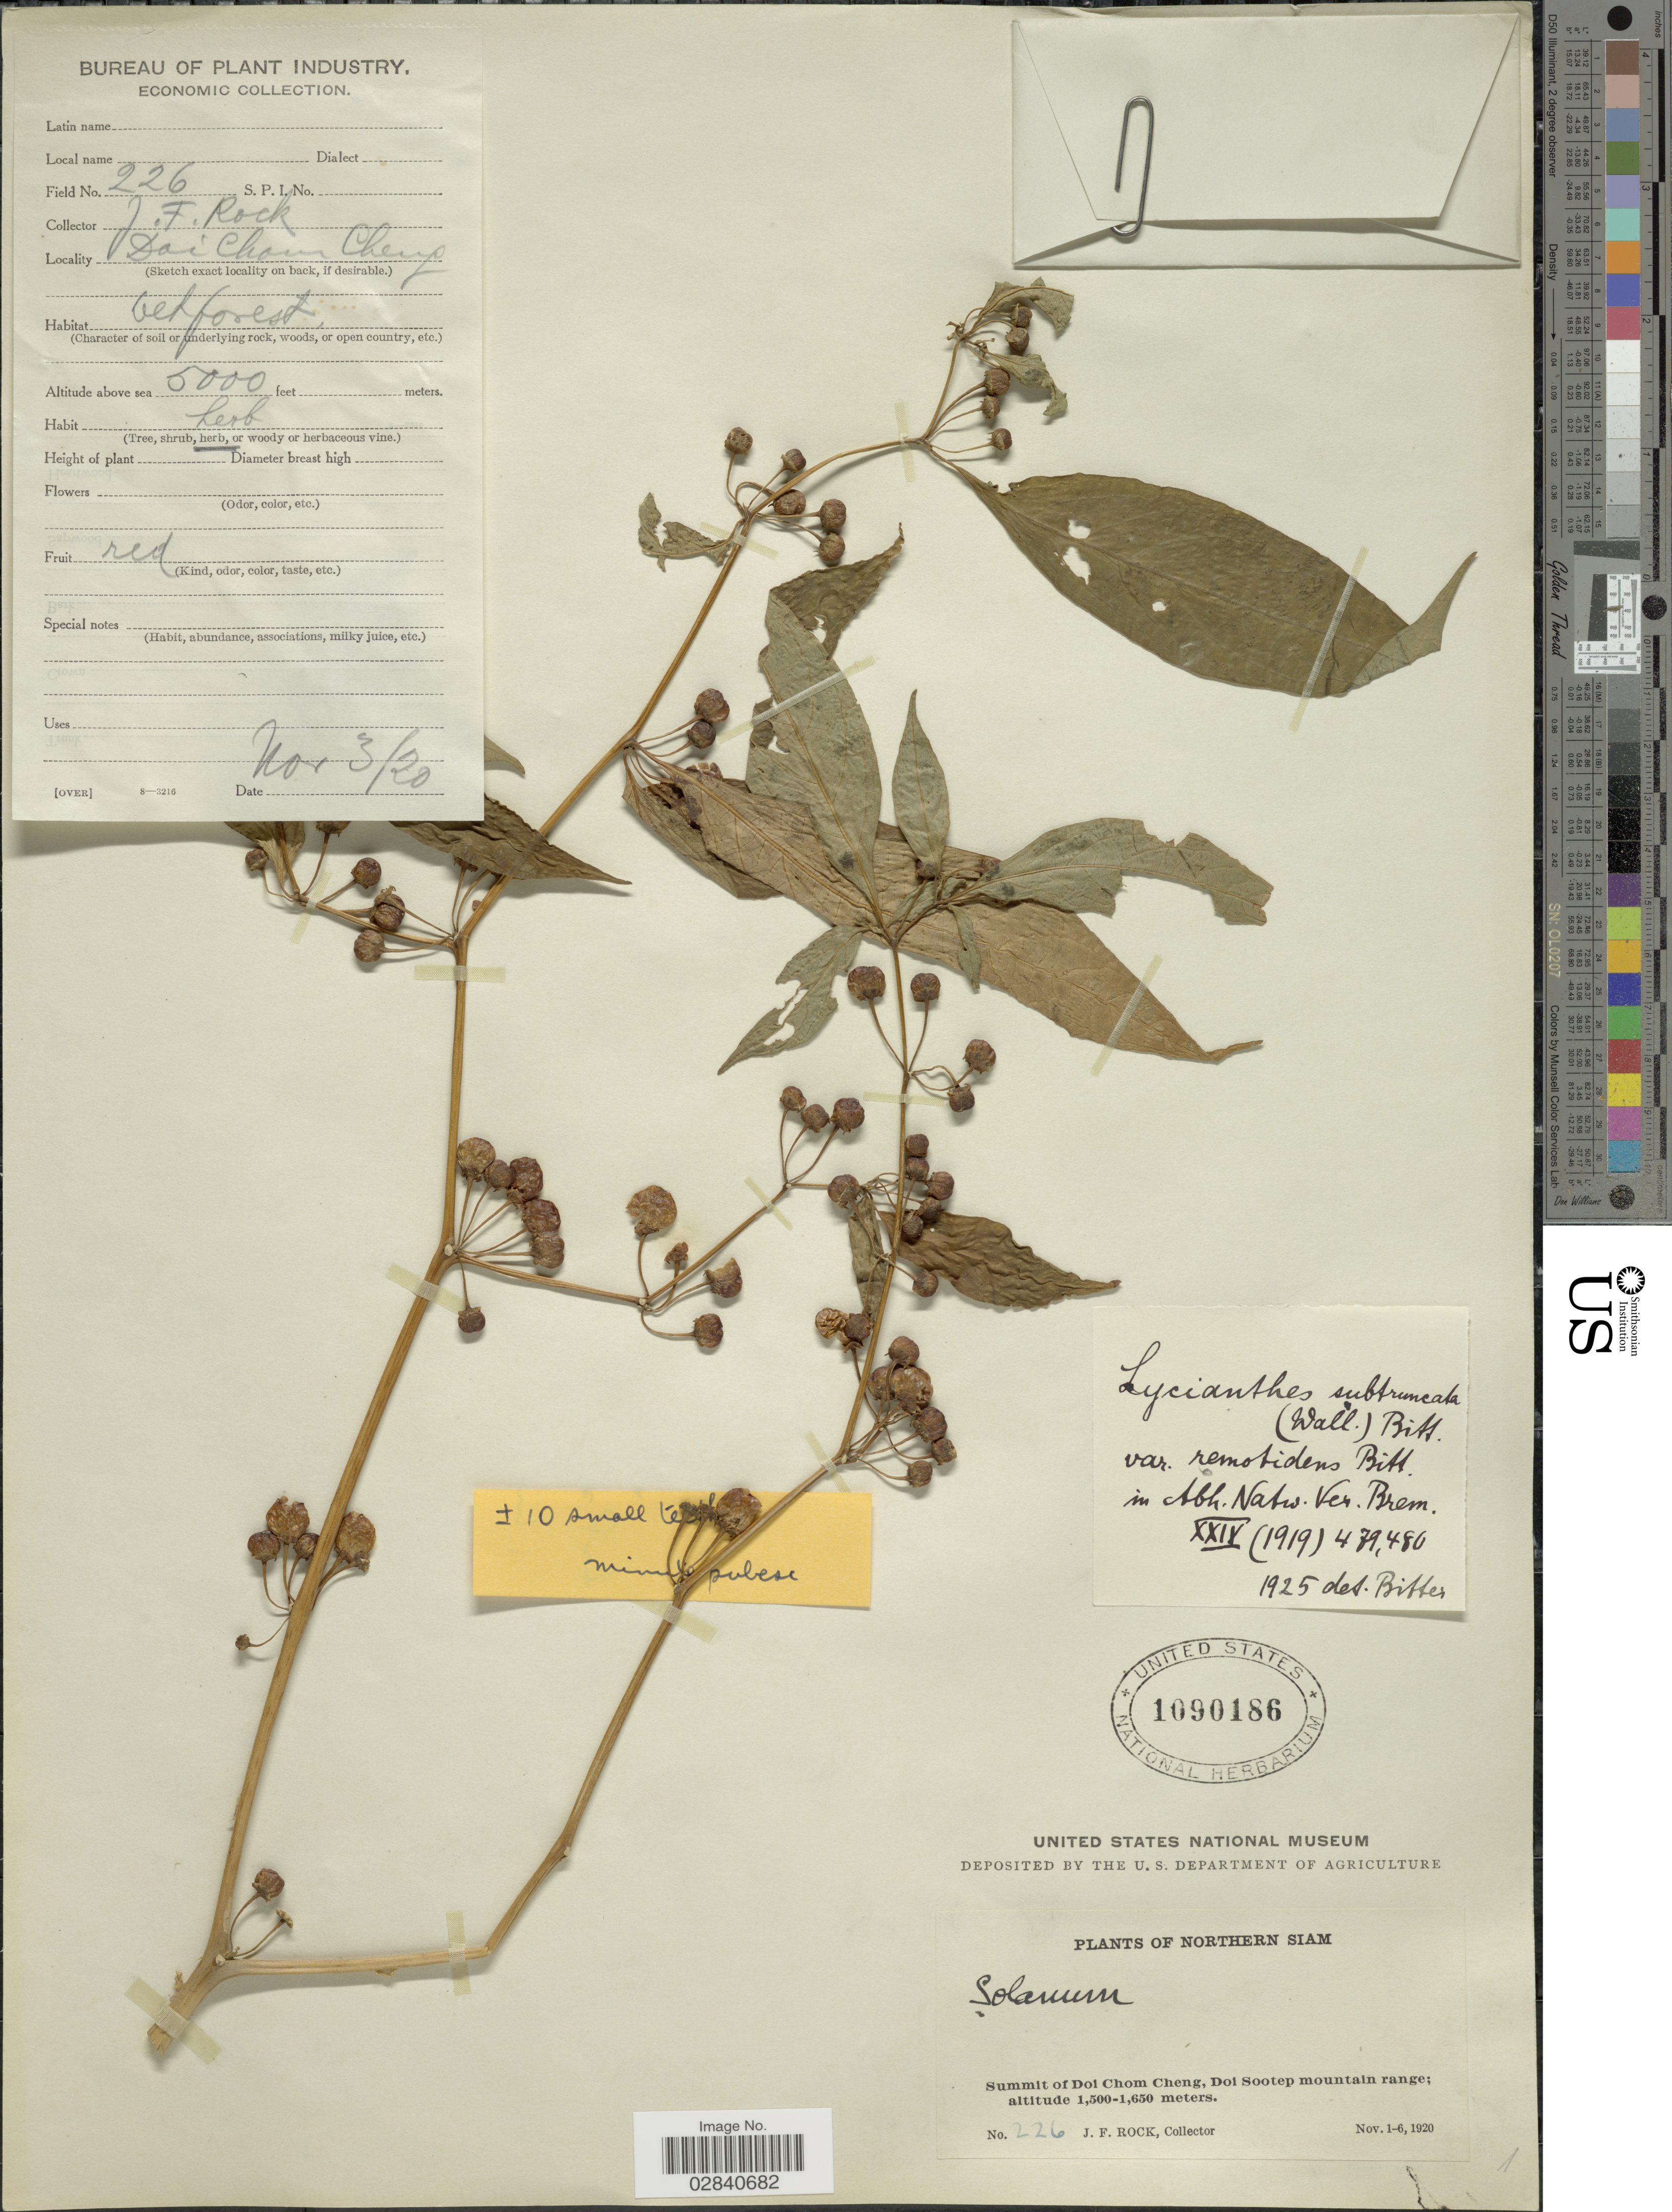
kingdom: Plantae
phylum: Tracheophyta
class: Magnoliopsida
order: Solanales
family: Solanaceae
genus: Lycianthes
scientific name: Lycianthes shunningensis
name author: C.Y. Wu & S.C. Huang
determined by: Knapp, S. D.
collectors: J. Rock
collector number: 226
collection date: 1920-11-03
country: Thailand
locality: Northern Siam. Summit of Doi Chom Cheng, Doi Sootep mountain range.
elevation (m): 1524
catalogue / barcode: US 1090186